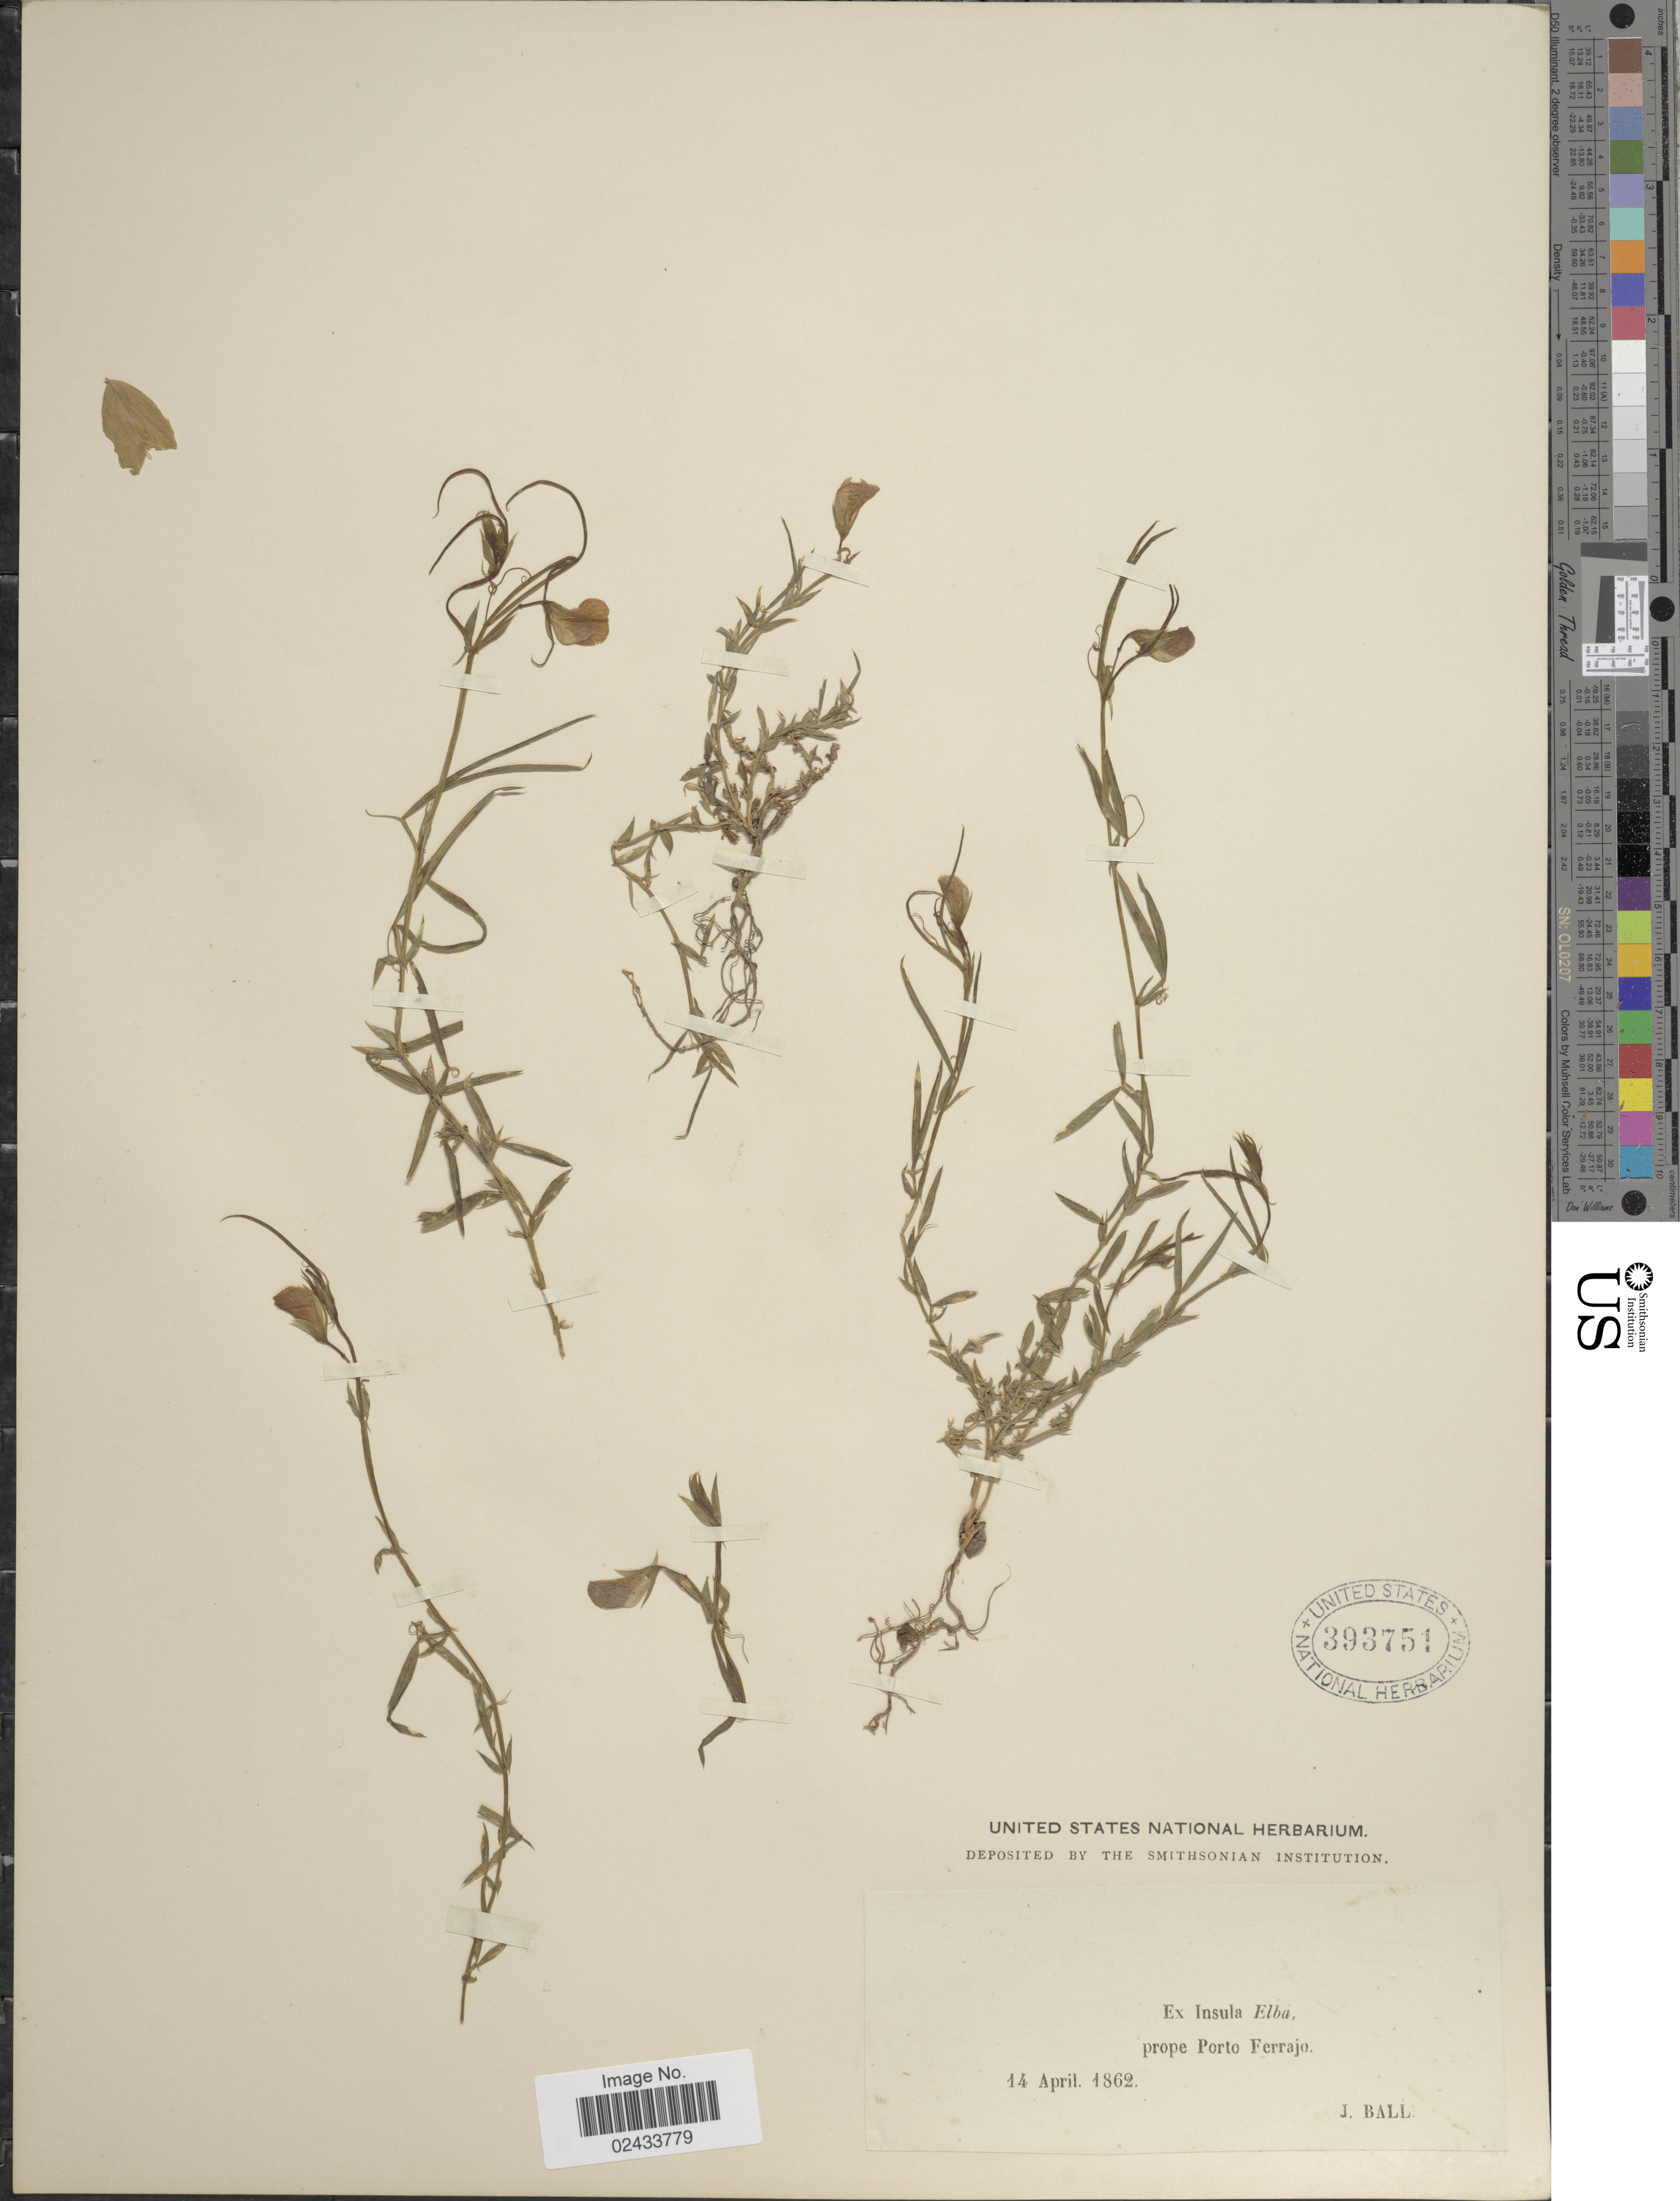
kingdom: Plantae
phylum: Tracheophyta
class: Magnoliopsida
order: Fabales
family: Fabaceae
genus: Lathyrus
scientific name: Lathyrus sp.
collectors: J. Ball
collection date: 1862-04-14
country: Italy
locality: Insula Elba prope Porto Ferrajo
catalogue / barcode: US 393751